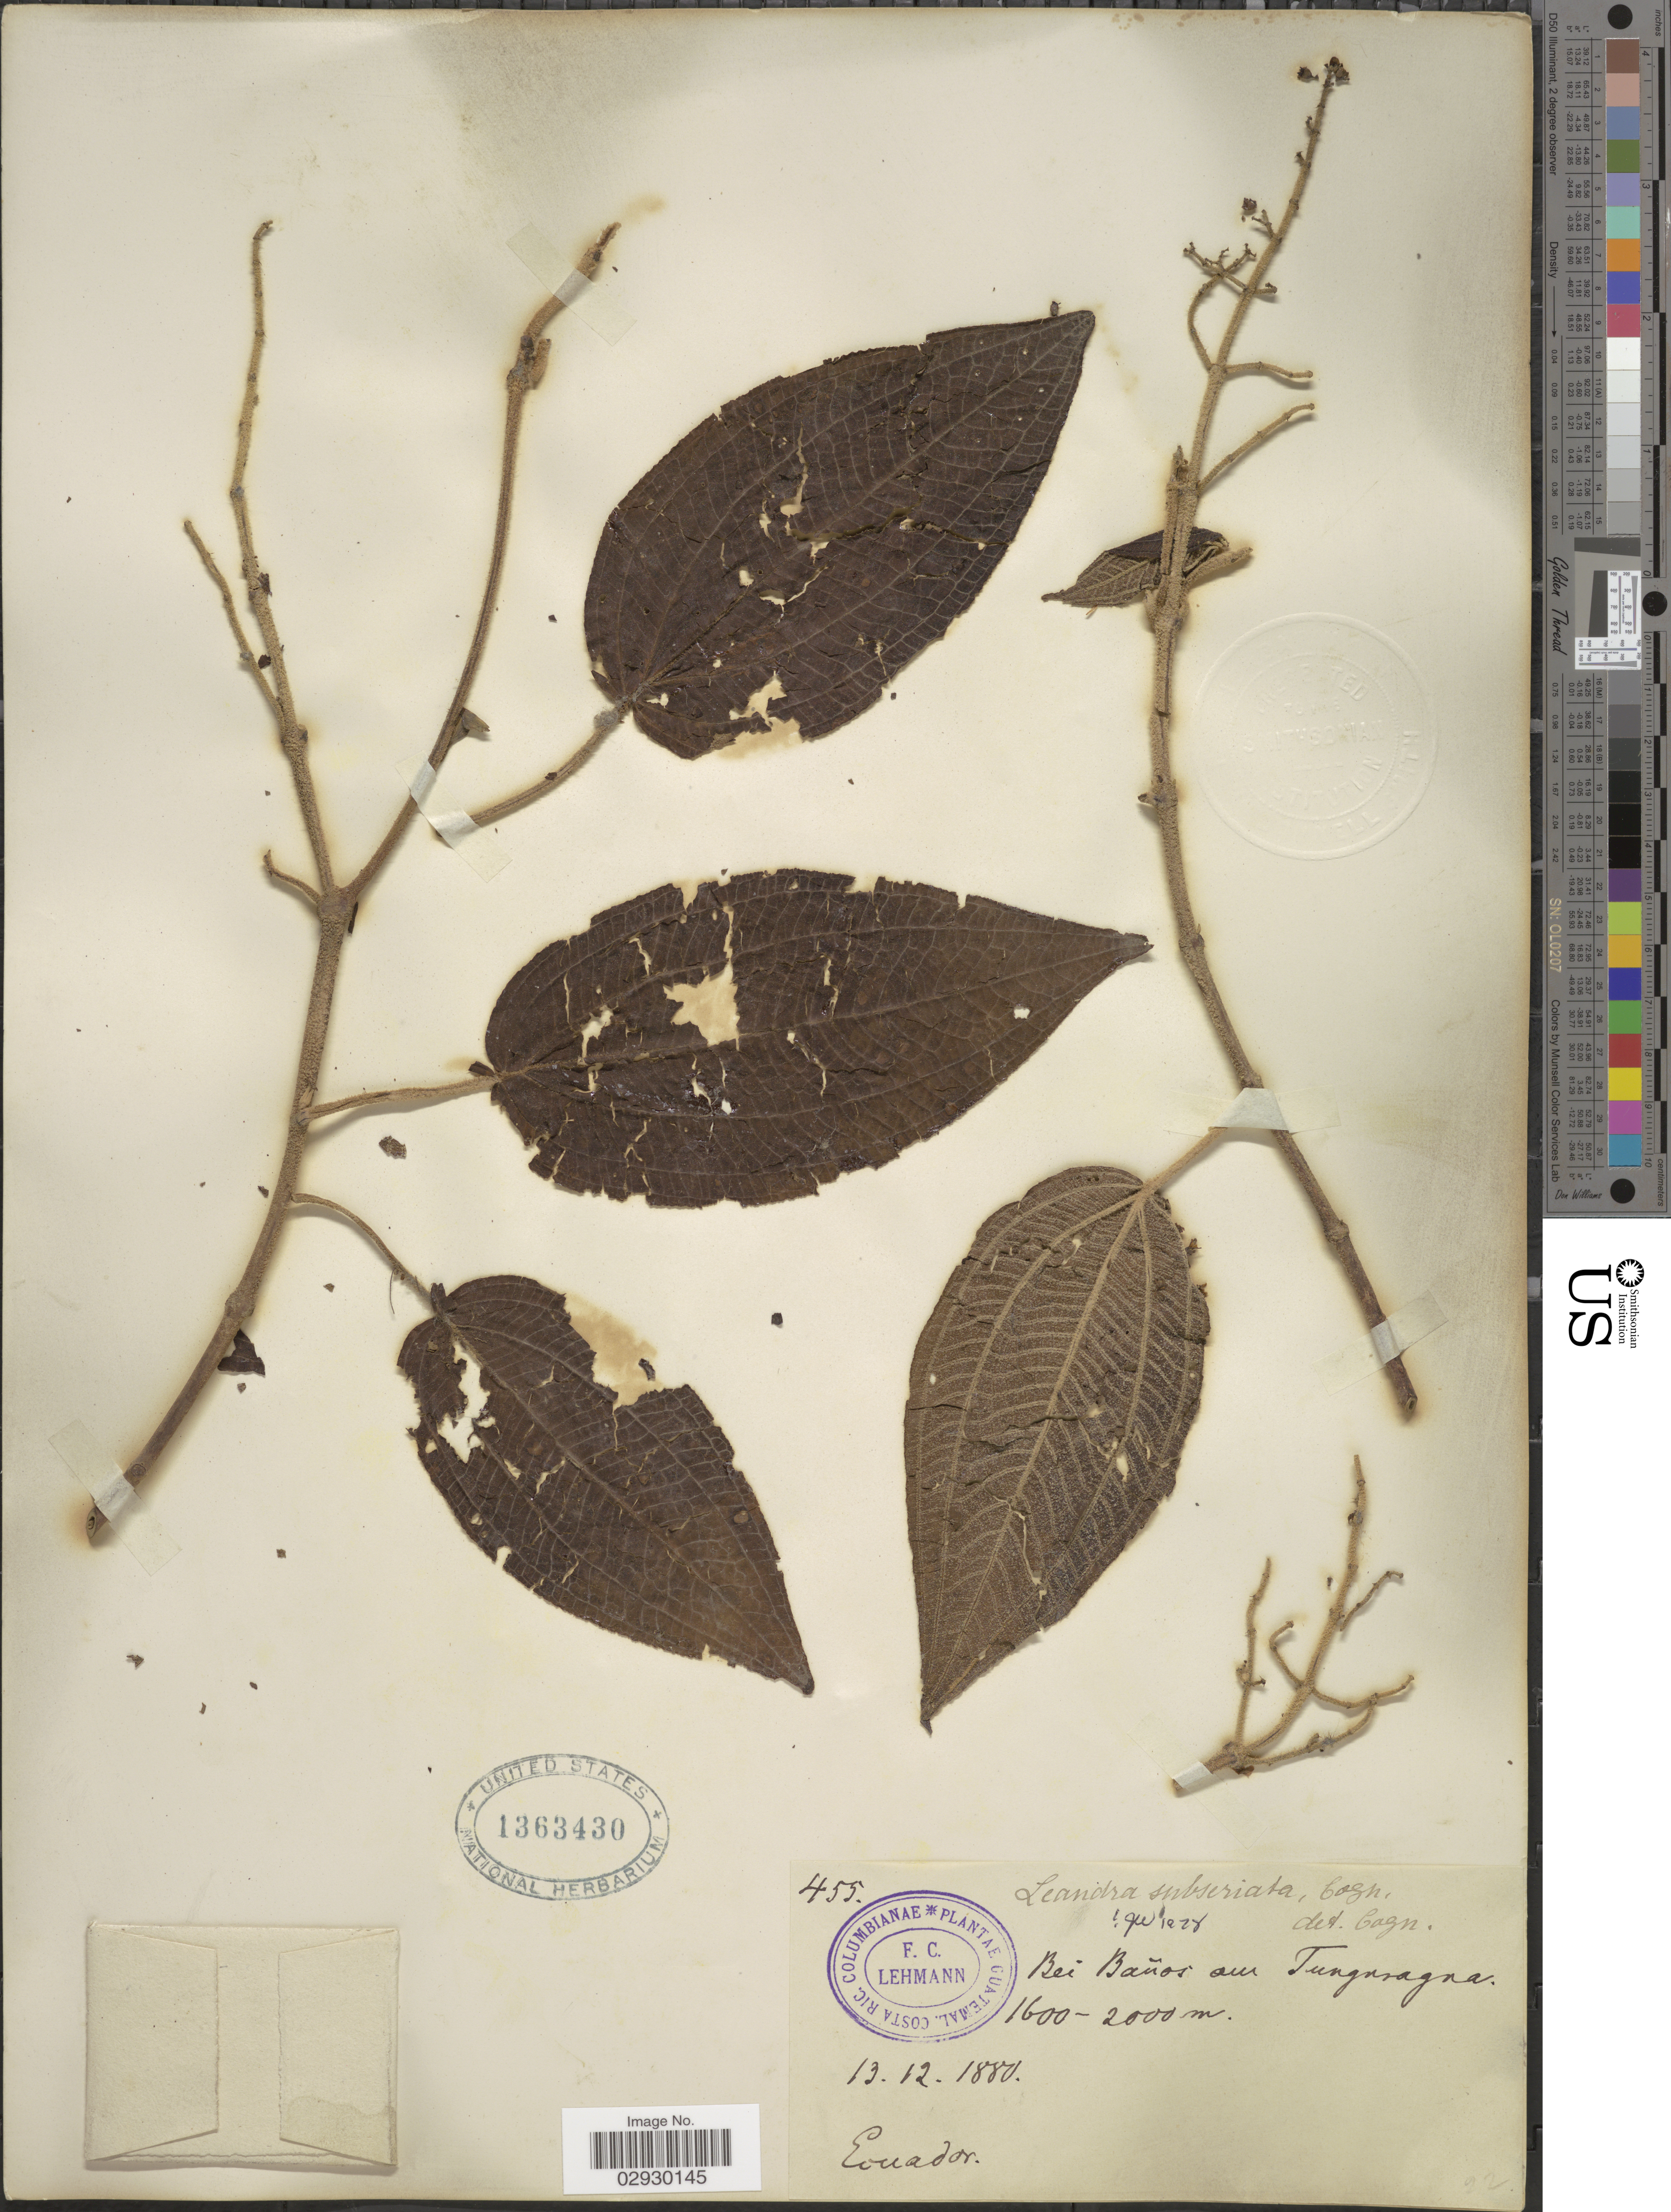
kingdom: Plantae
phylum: Tracheophyta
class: Magnoliopsida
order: Myrtales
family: Melastomataceae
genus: Leandra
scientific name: Leandra subseriata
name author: (Naudin) Cogn.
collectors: F. C. Lehmann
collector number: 455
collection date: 1880-12-13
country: Ecuador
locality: Bei Baños am Tunguragua.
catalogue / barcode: US 1363430